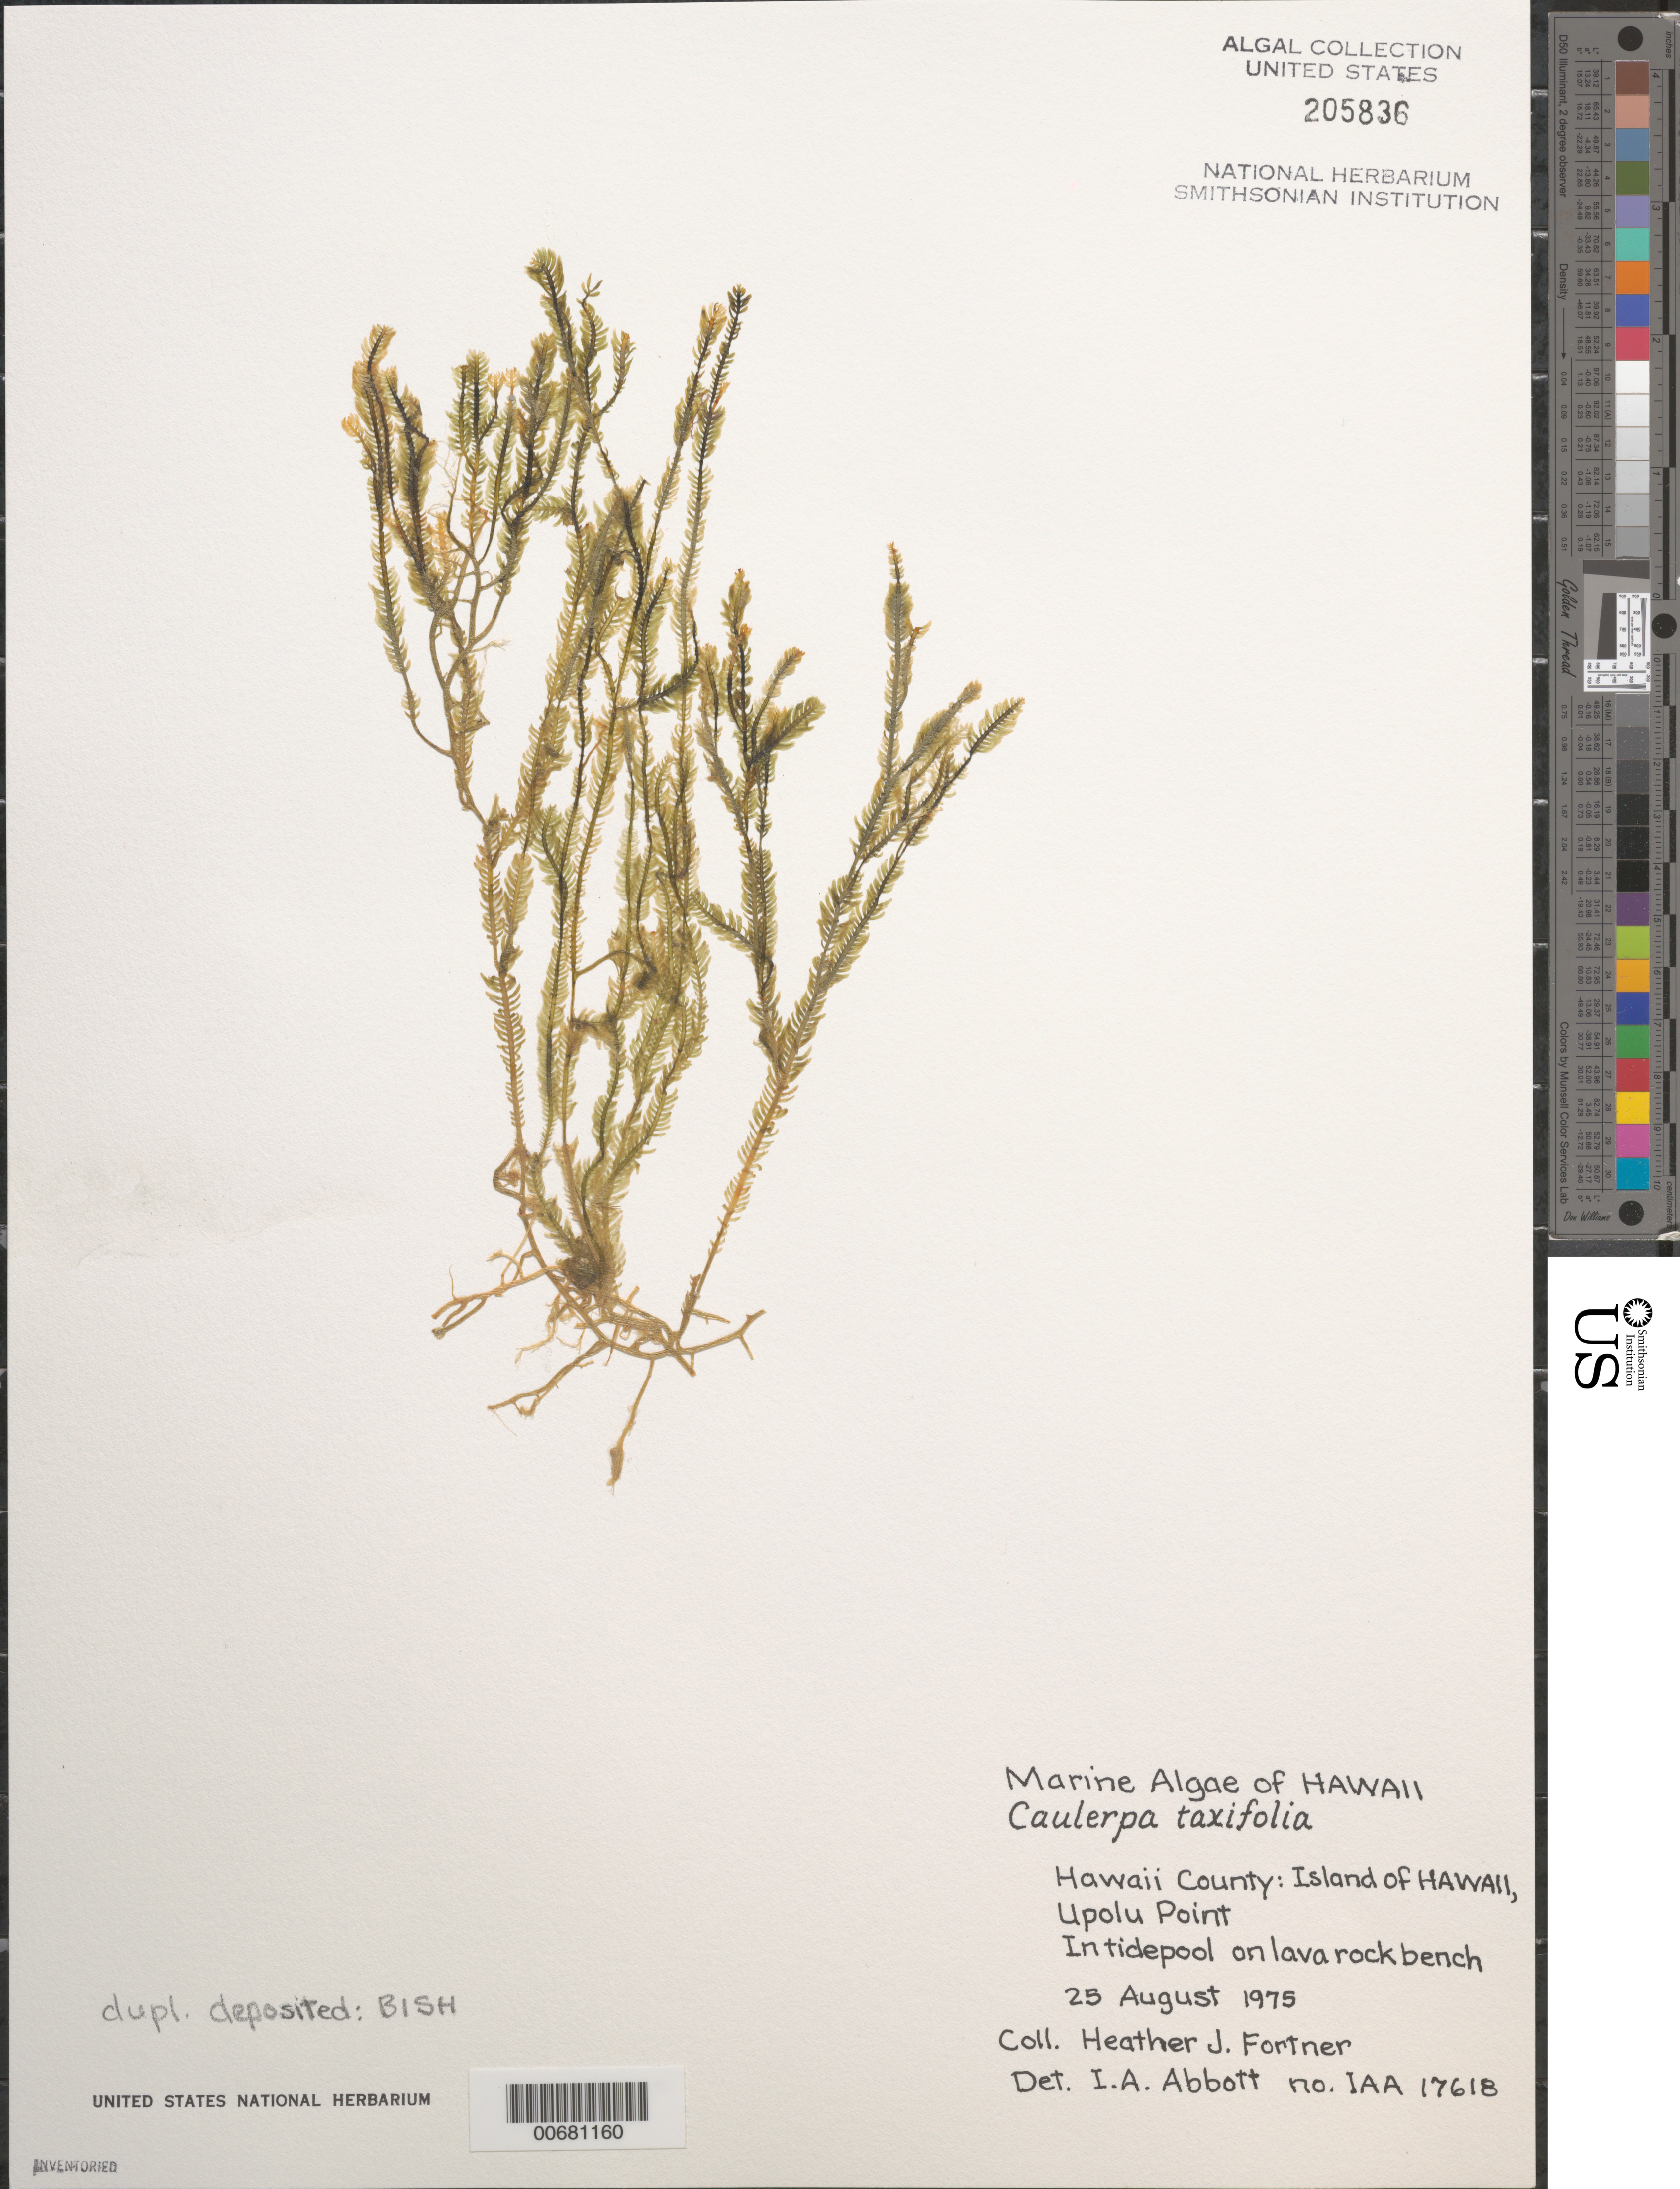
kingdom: Plantae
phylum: Chlorophyta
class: Ulvophyceae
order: Bryopsidales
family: Caulerpaceae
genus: Caulerpa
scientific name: Caulerpa taxifolia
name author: (M. Vahl) C. Agardh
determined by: Abbott, Isabella A.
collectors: H. Fortner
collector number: IAA 17618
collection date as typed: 25 Aug 1975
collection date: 1975-08-25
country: United States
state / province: Hawaii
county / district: Hawaii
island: Hawaii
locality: Upolu Point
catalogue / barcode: US 205836